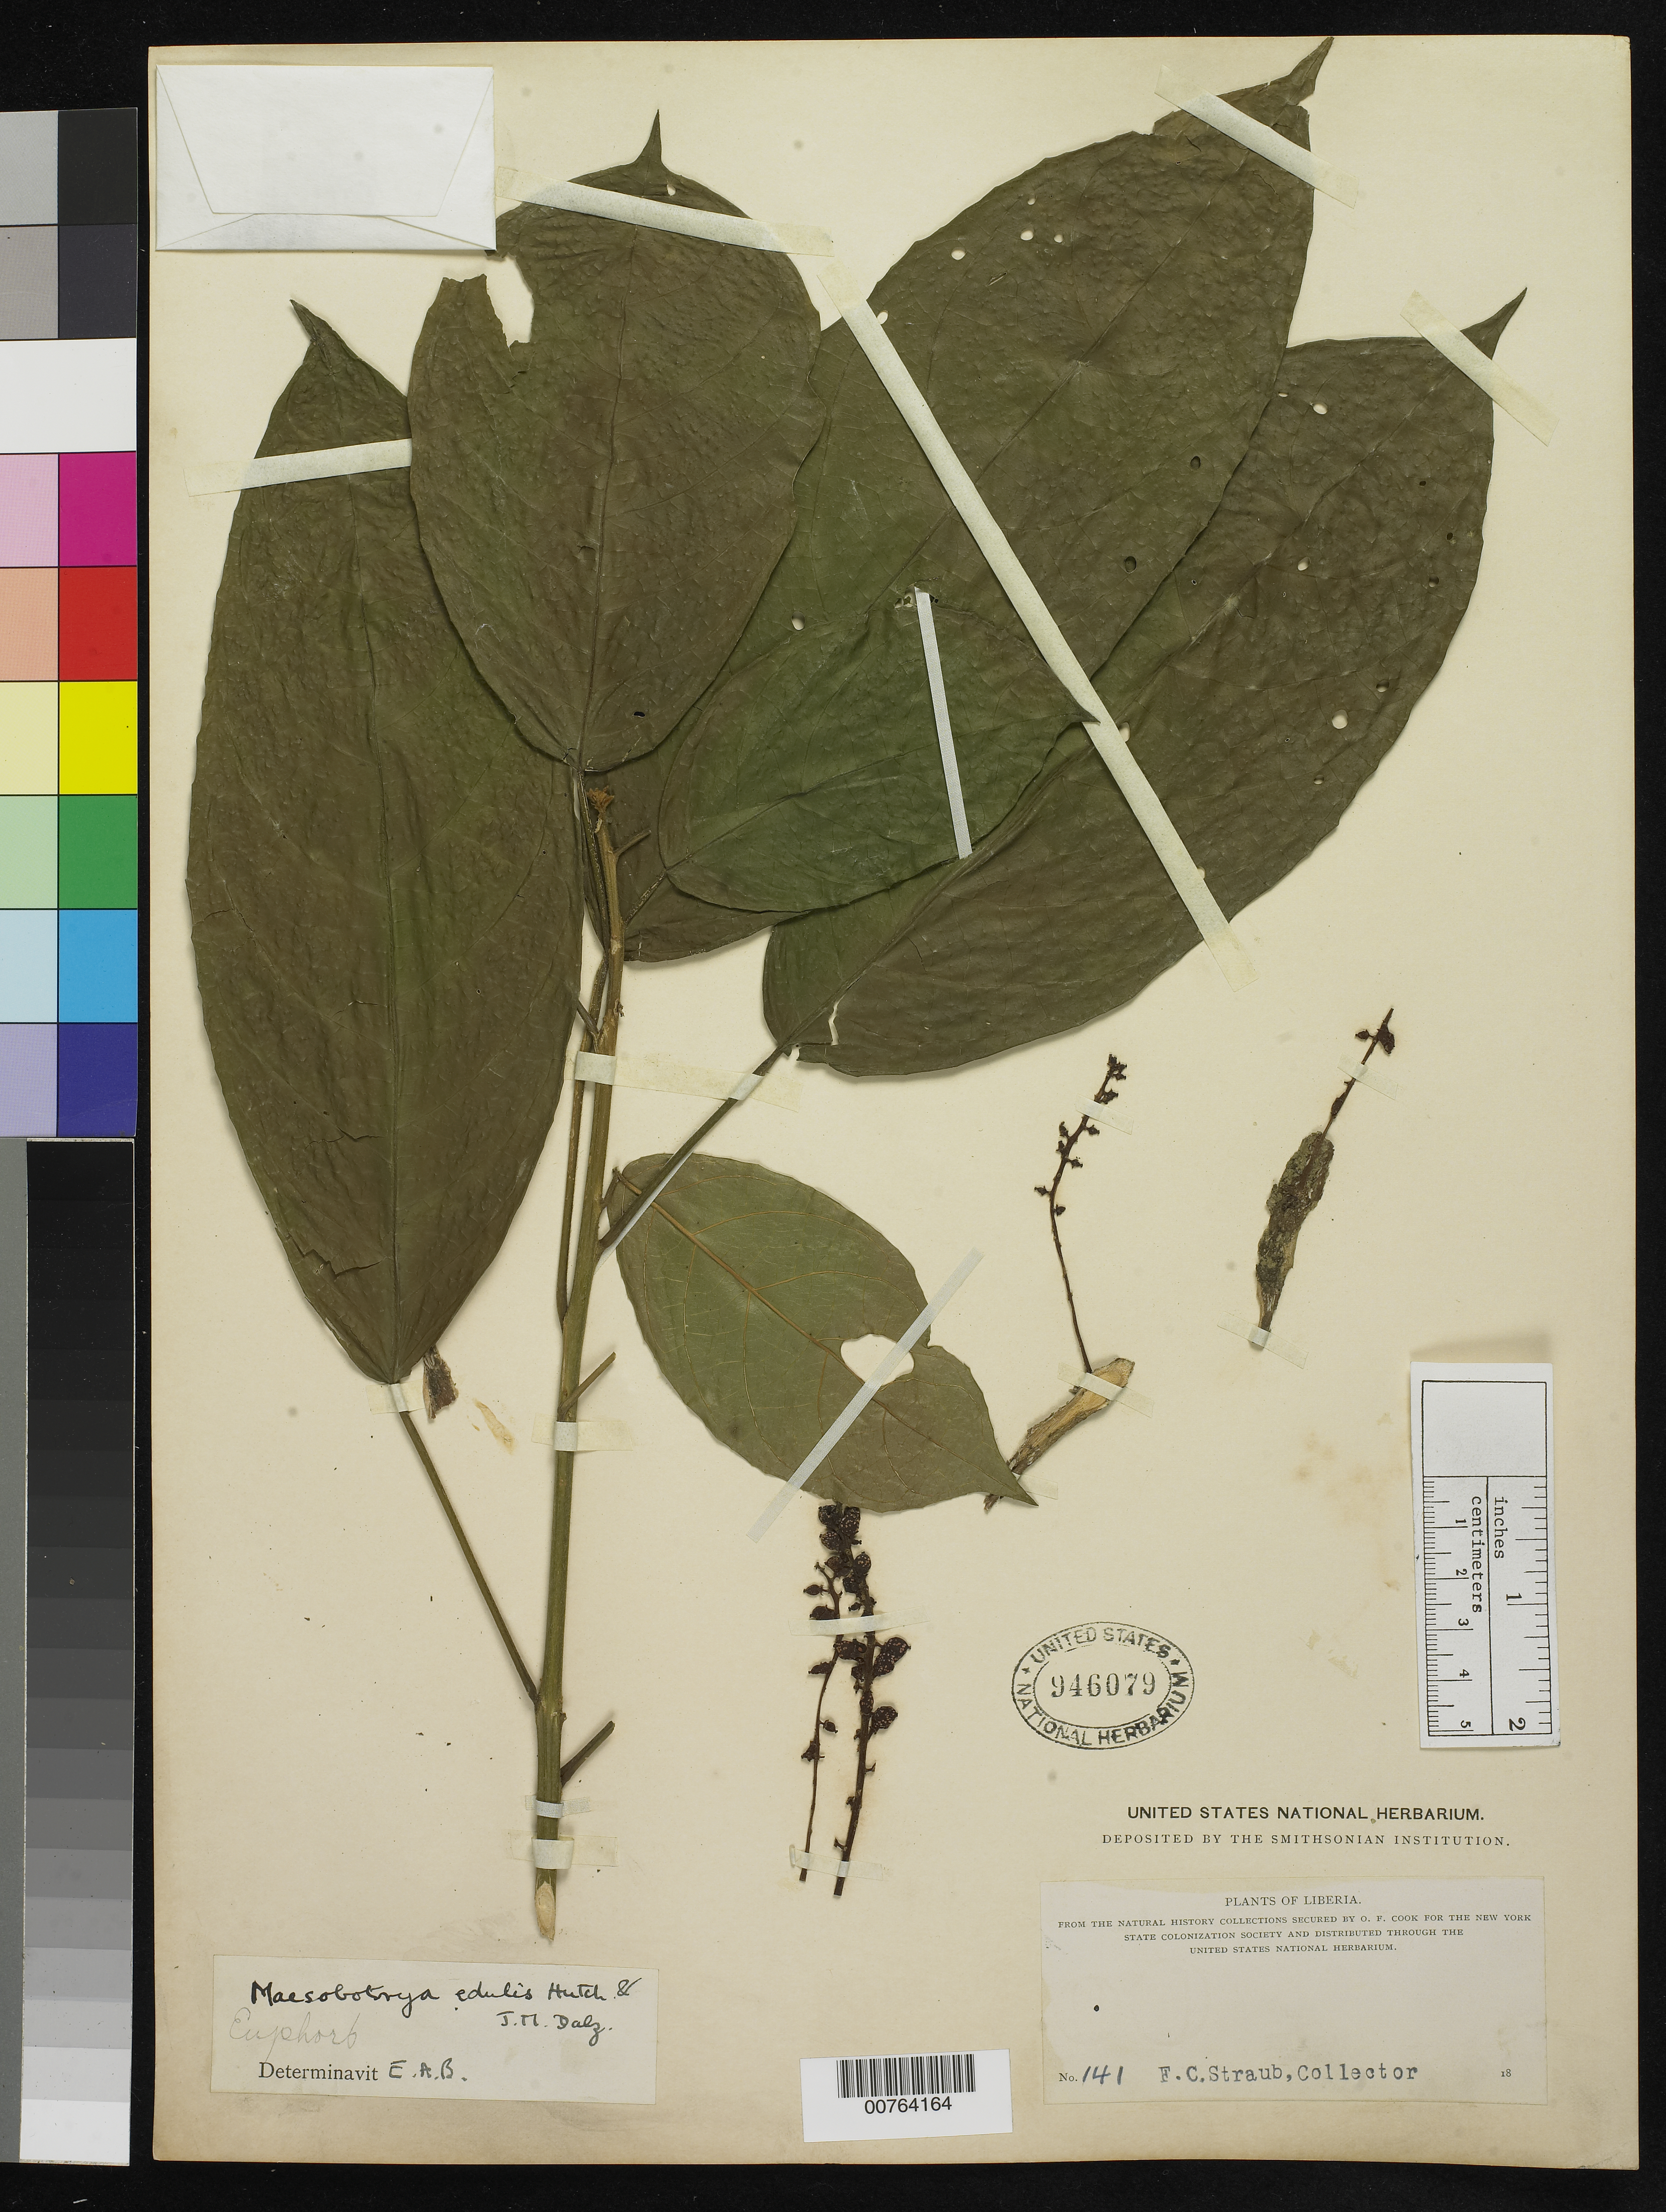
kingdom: Plantae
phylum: Tracheophyta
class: Magnoliopsida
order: Malpighiales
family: Phyllanthaceae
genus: Maesobotrya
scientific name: Maesobotrya edulis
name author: Hutch. & Dalziel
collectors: F. Straub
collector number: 141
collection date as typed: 18--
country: Liberia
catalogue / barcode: US 946079